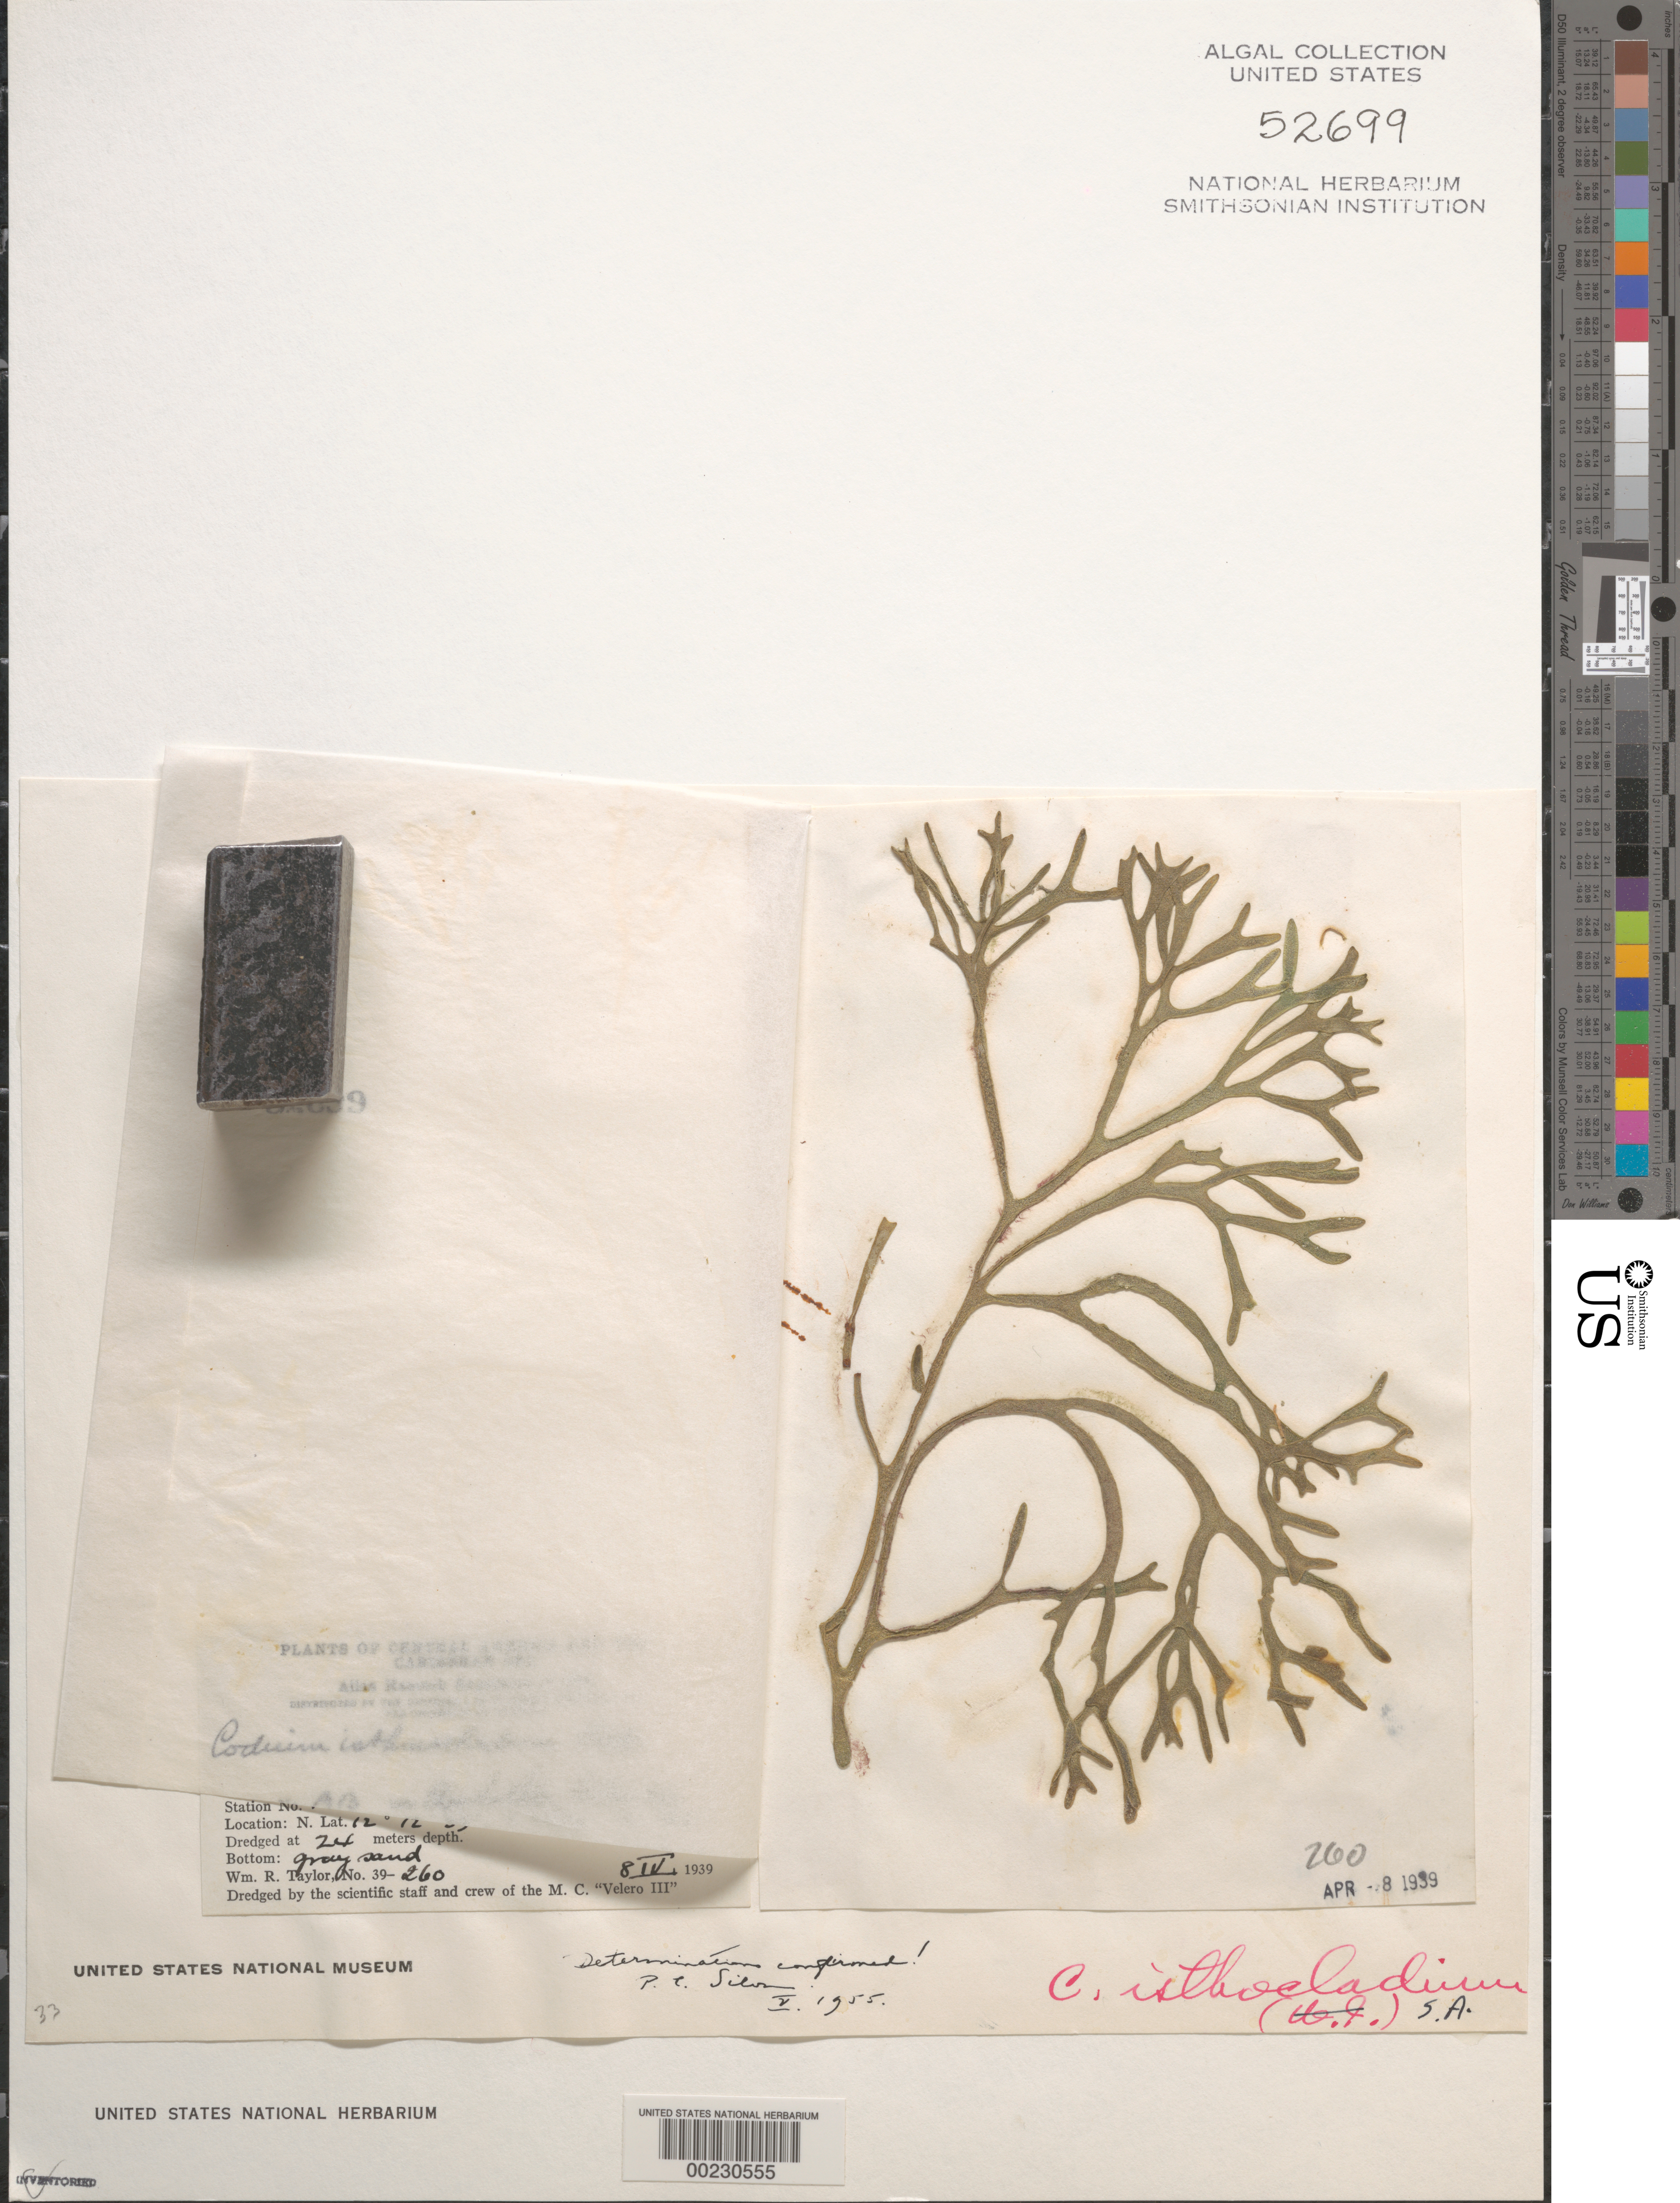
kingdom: Plantae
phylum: Chlorophyta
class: Ulvophyceae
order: Bryopsidales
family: Codiaceae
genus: Codium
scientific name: Codium isthmocladum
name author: Vickers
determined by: Silva, P. C.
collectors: W. R. Taylor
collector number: WRT 39-260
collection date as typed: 08 Apr 1939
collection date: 1939-04-08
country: Colombia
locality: Cape la Vela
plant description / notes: Allan Hancock Expedition of 1939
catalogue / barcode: US 52699